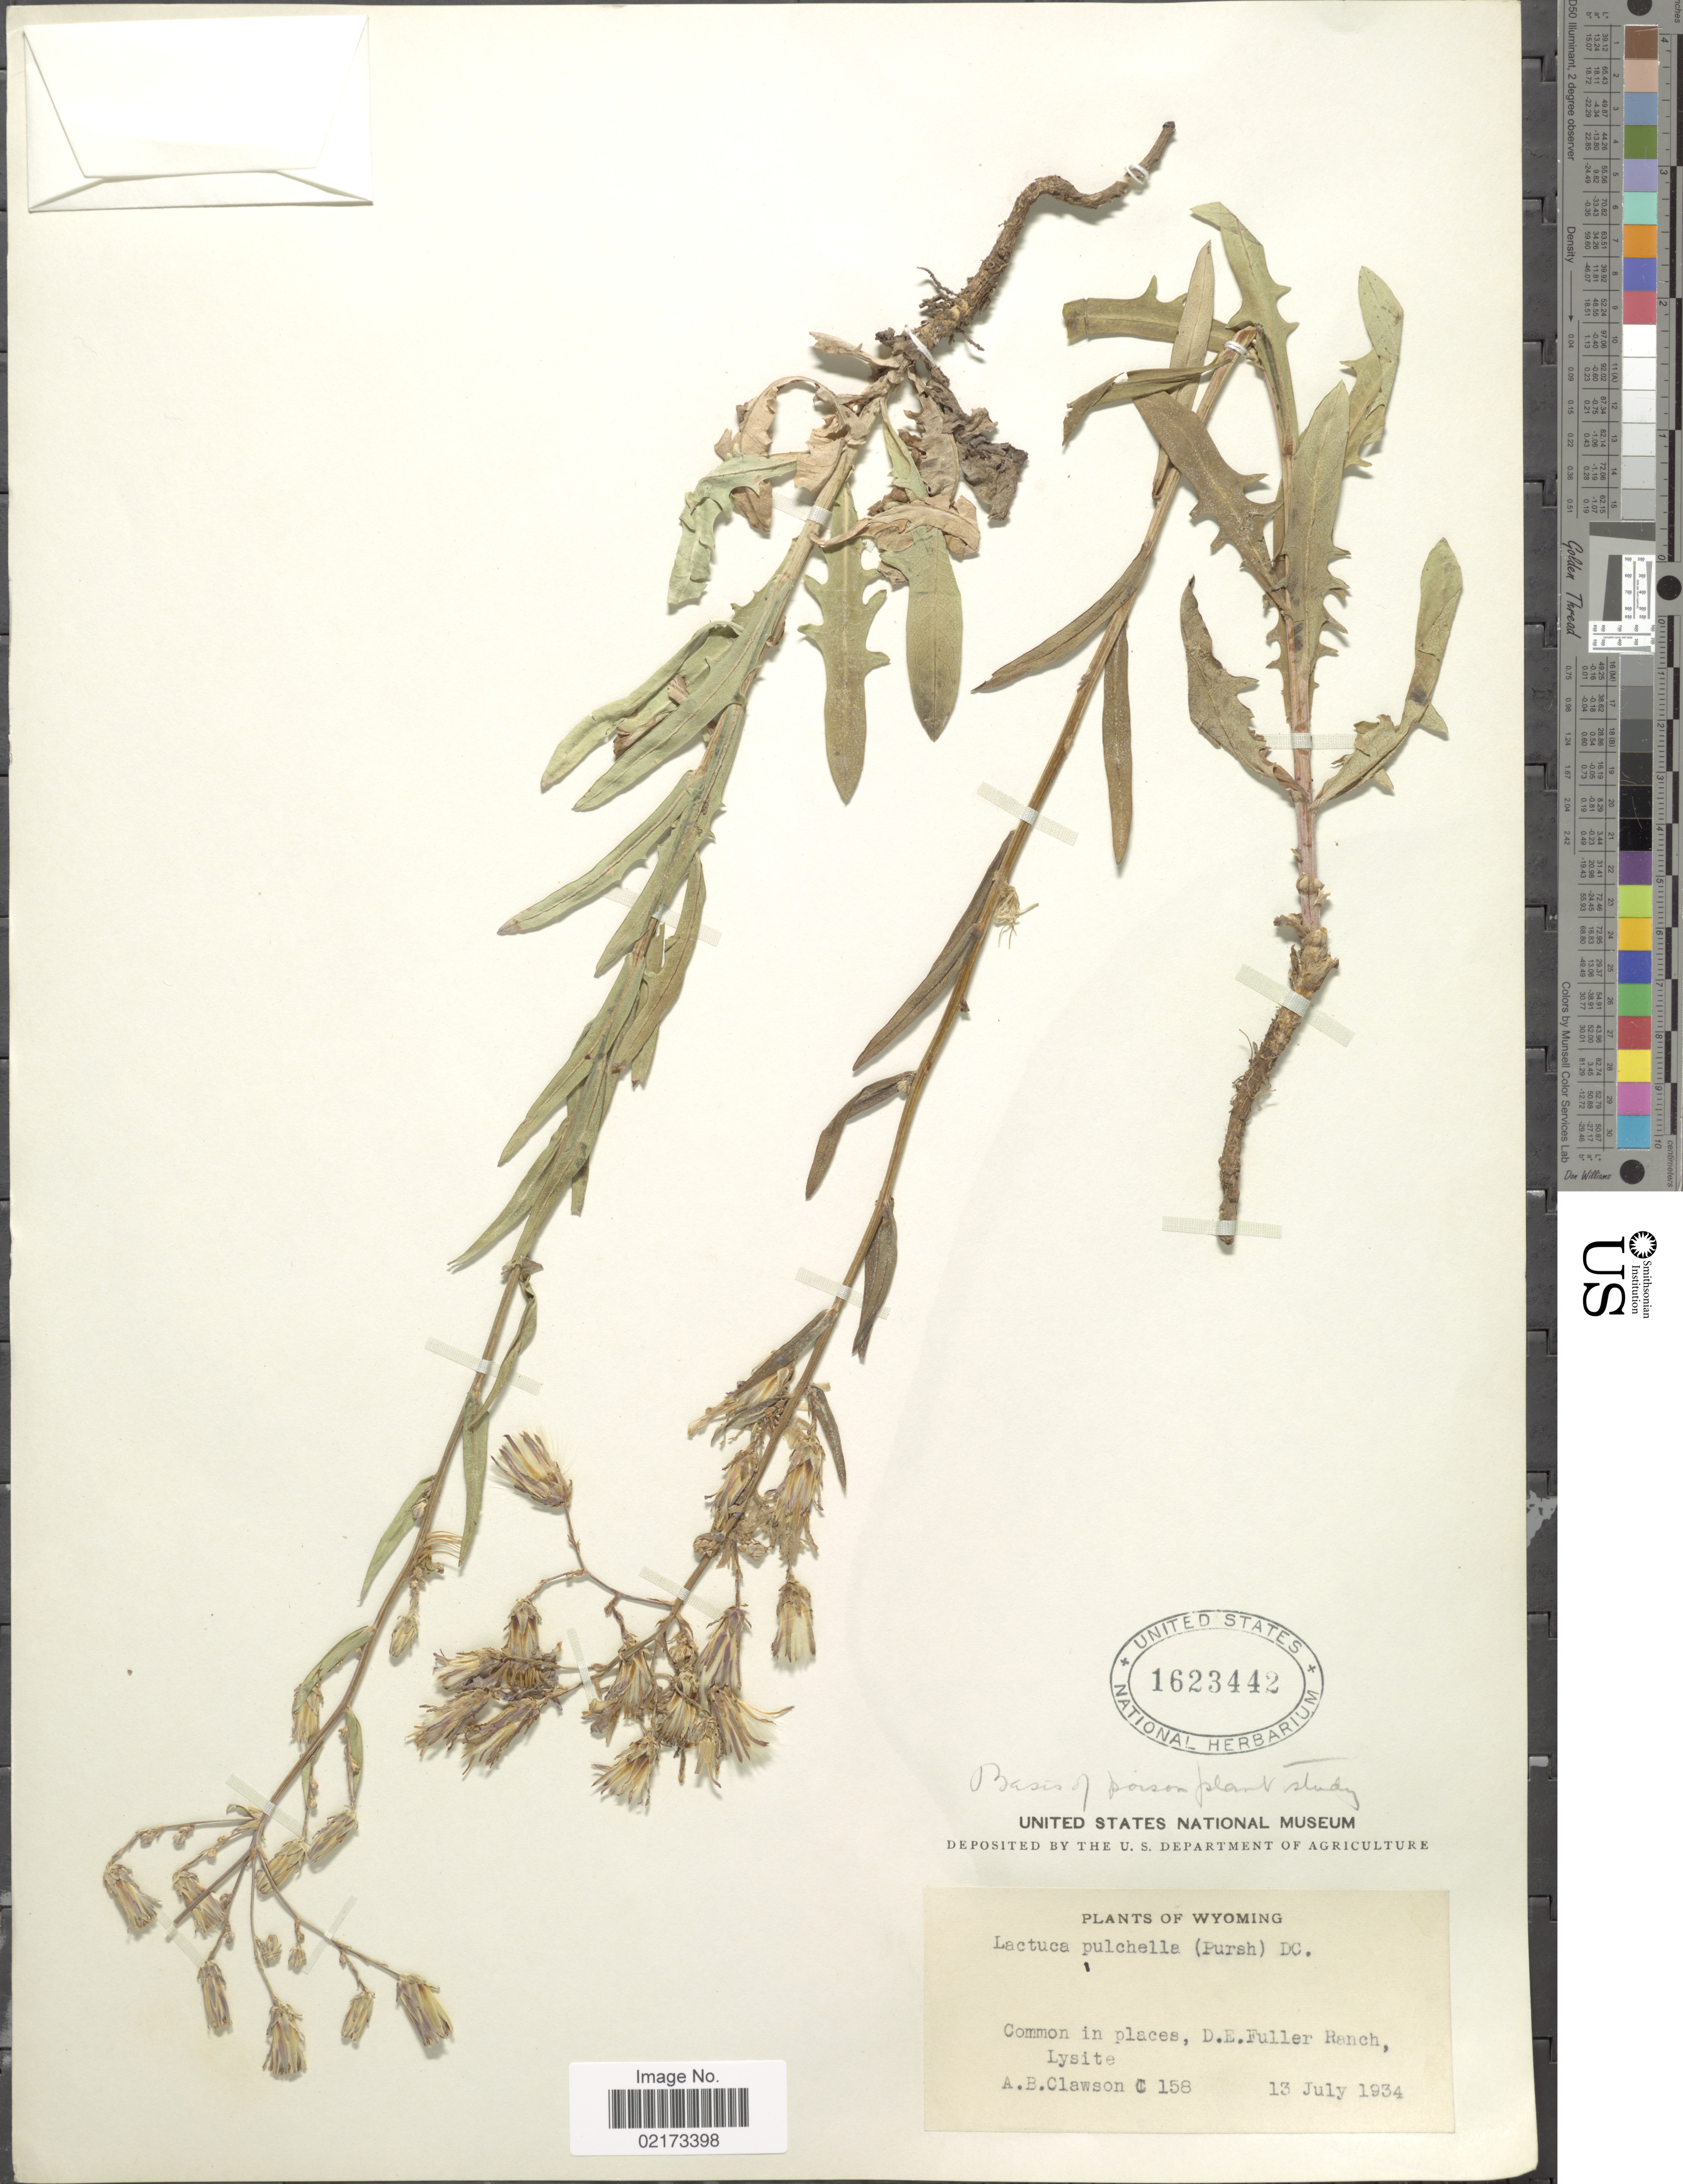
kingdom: Plantae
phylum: Tracheophyta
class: Magnoliopsida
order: Asterales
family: Asteraceae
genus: Lactuca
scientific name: Lactuca tatarica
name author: (L.) C.A. Mey.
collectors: A. Clawson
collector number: C158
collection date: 1934-07-13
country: United States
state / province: Wyoming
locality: D. E. Fuller Ranch, Lysite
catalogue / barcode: US 1623442